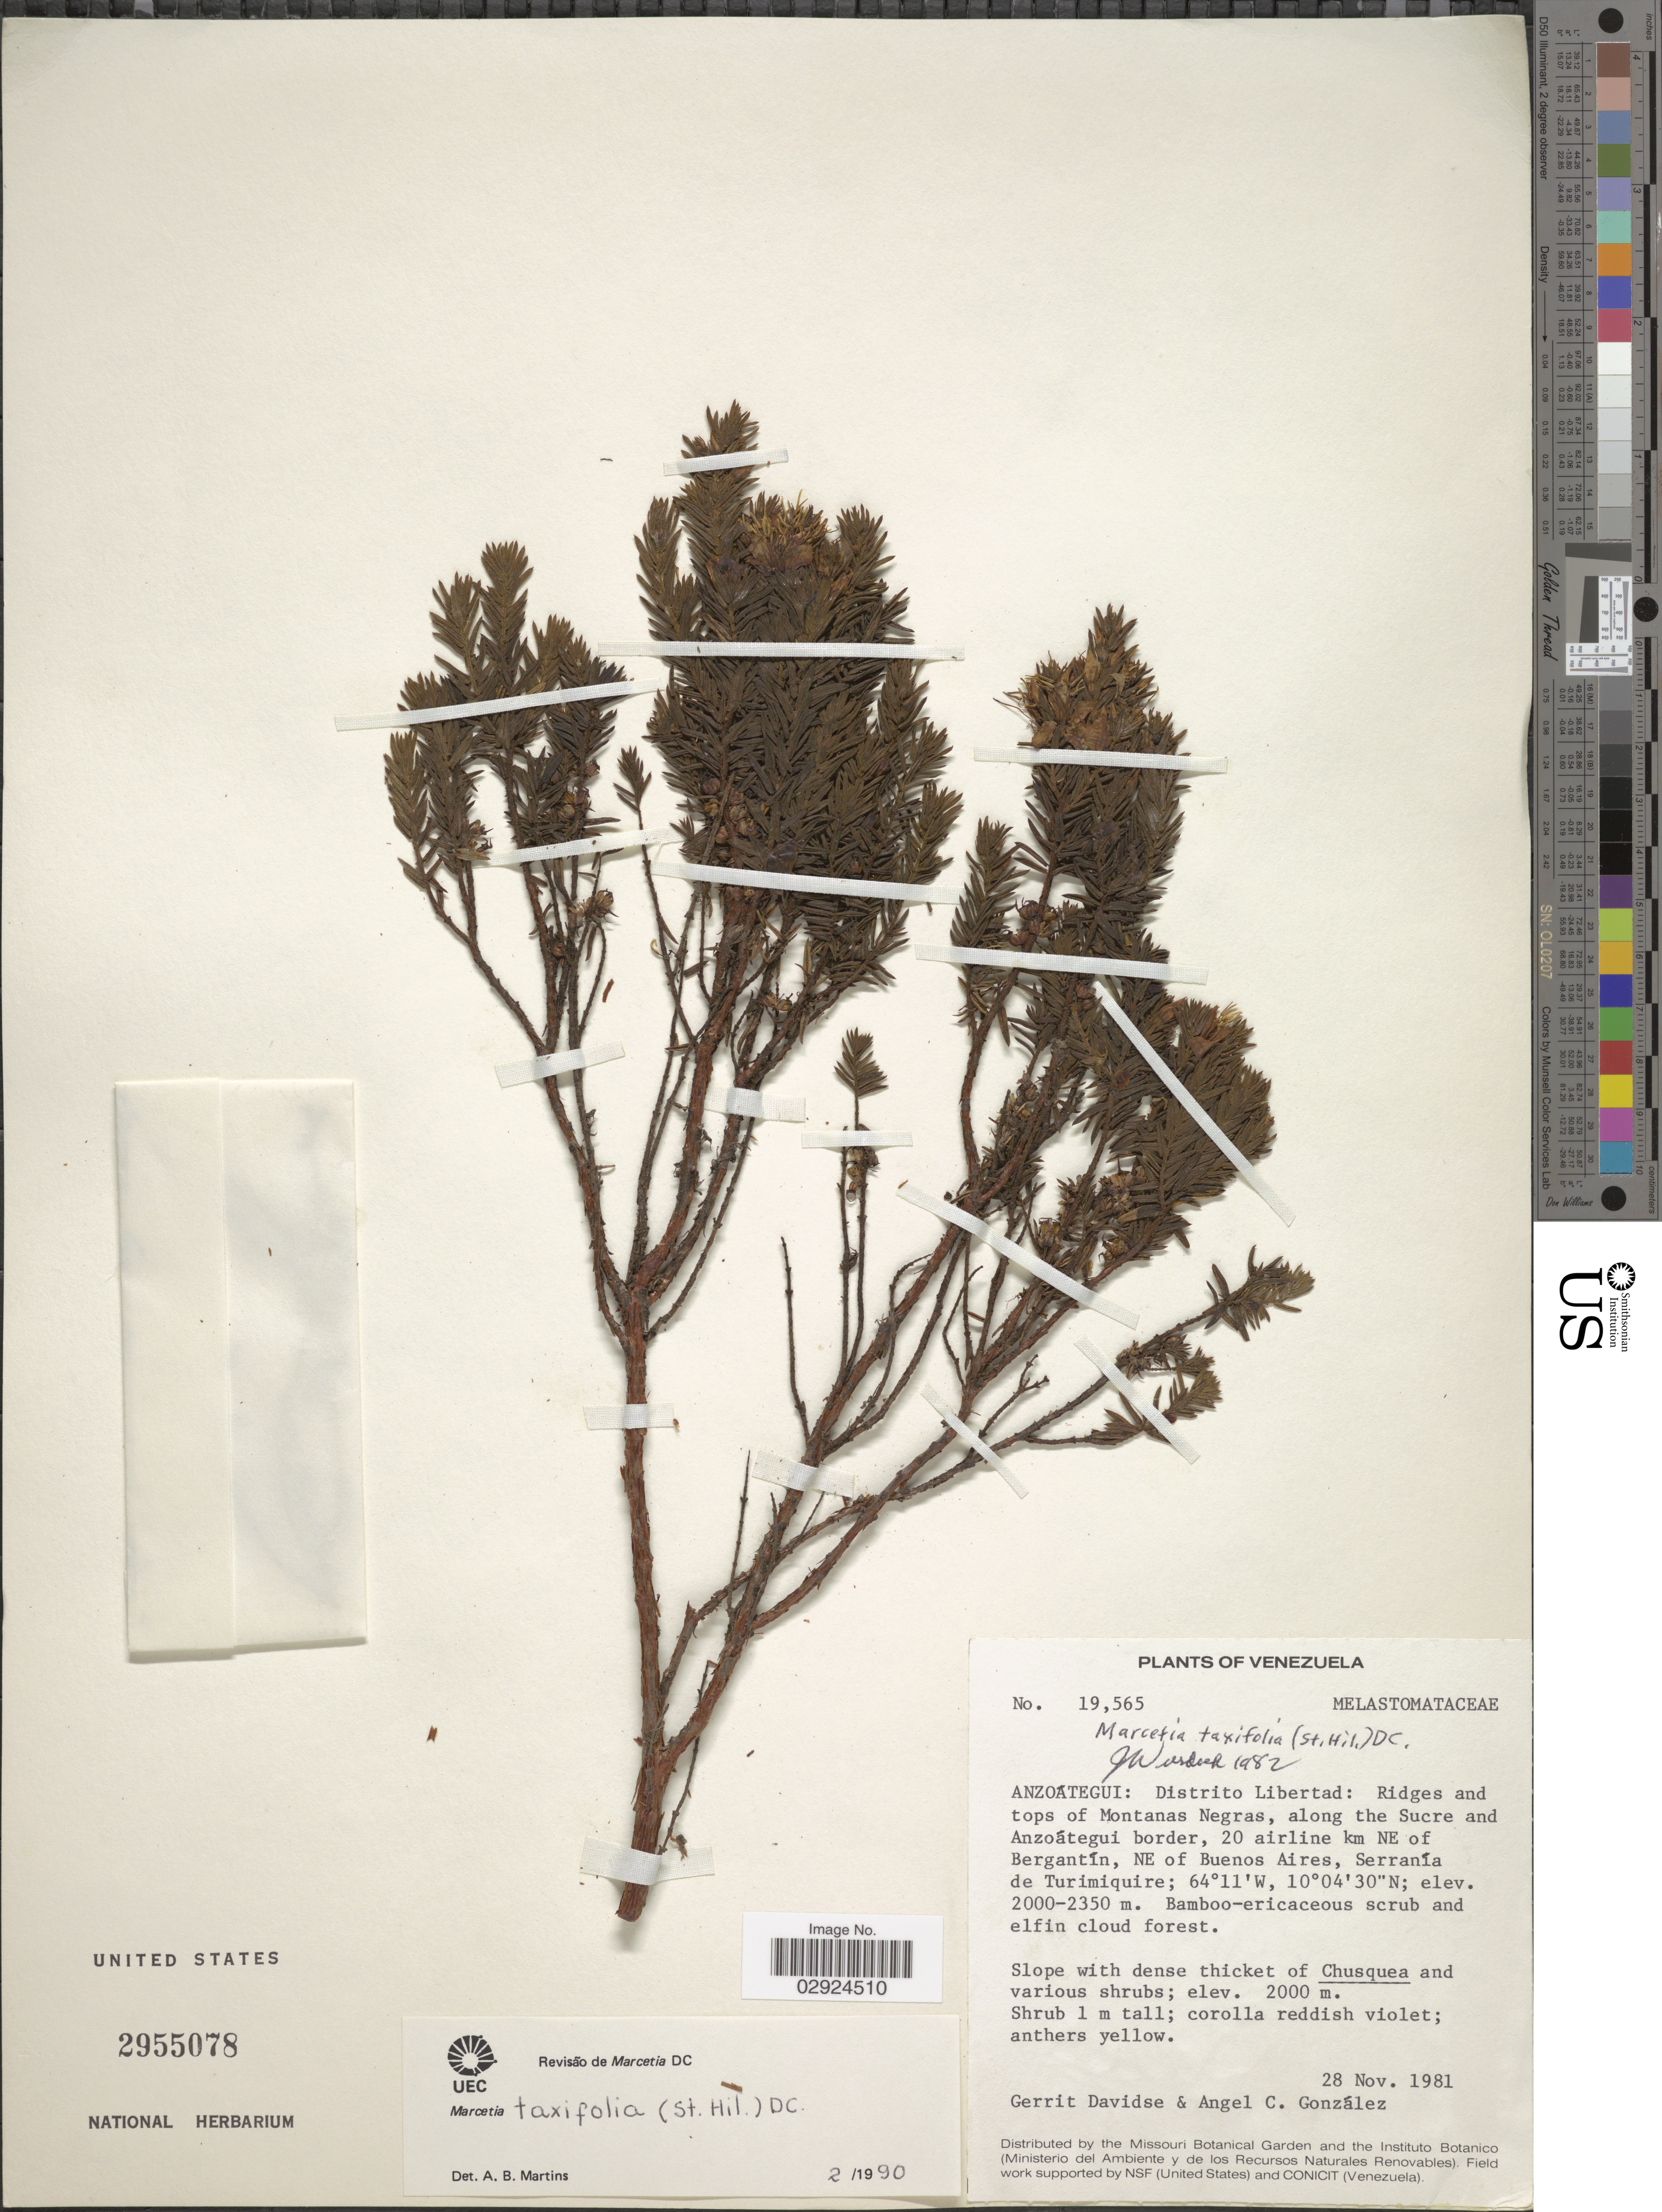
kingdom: Plantae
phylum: Tracheophyta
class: Magnoliopsida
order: Myrtales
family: Melastomataceae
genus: Marcetia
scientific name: Marcetia taxifolia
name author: (A. St.-Hil.) DC.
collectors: G. Davidse & A. C. González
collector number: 19565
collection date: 1981-11-28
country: Venezuela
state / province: Anzoategui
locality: Distrito Libertad: Ridges and tops of Montanas Negras, along the Sucre and Anzoátegui border, 20 airline km NE of Bergantín, NE of Buenos Aires, Serranía de Turimiquire.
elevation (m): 2000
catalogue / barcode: US 2955078